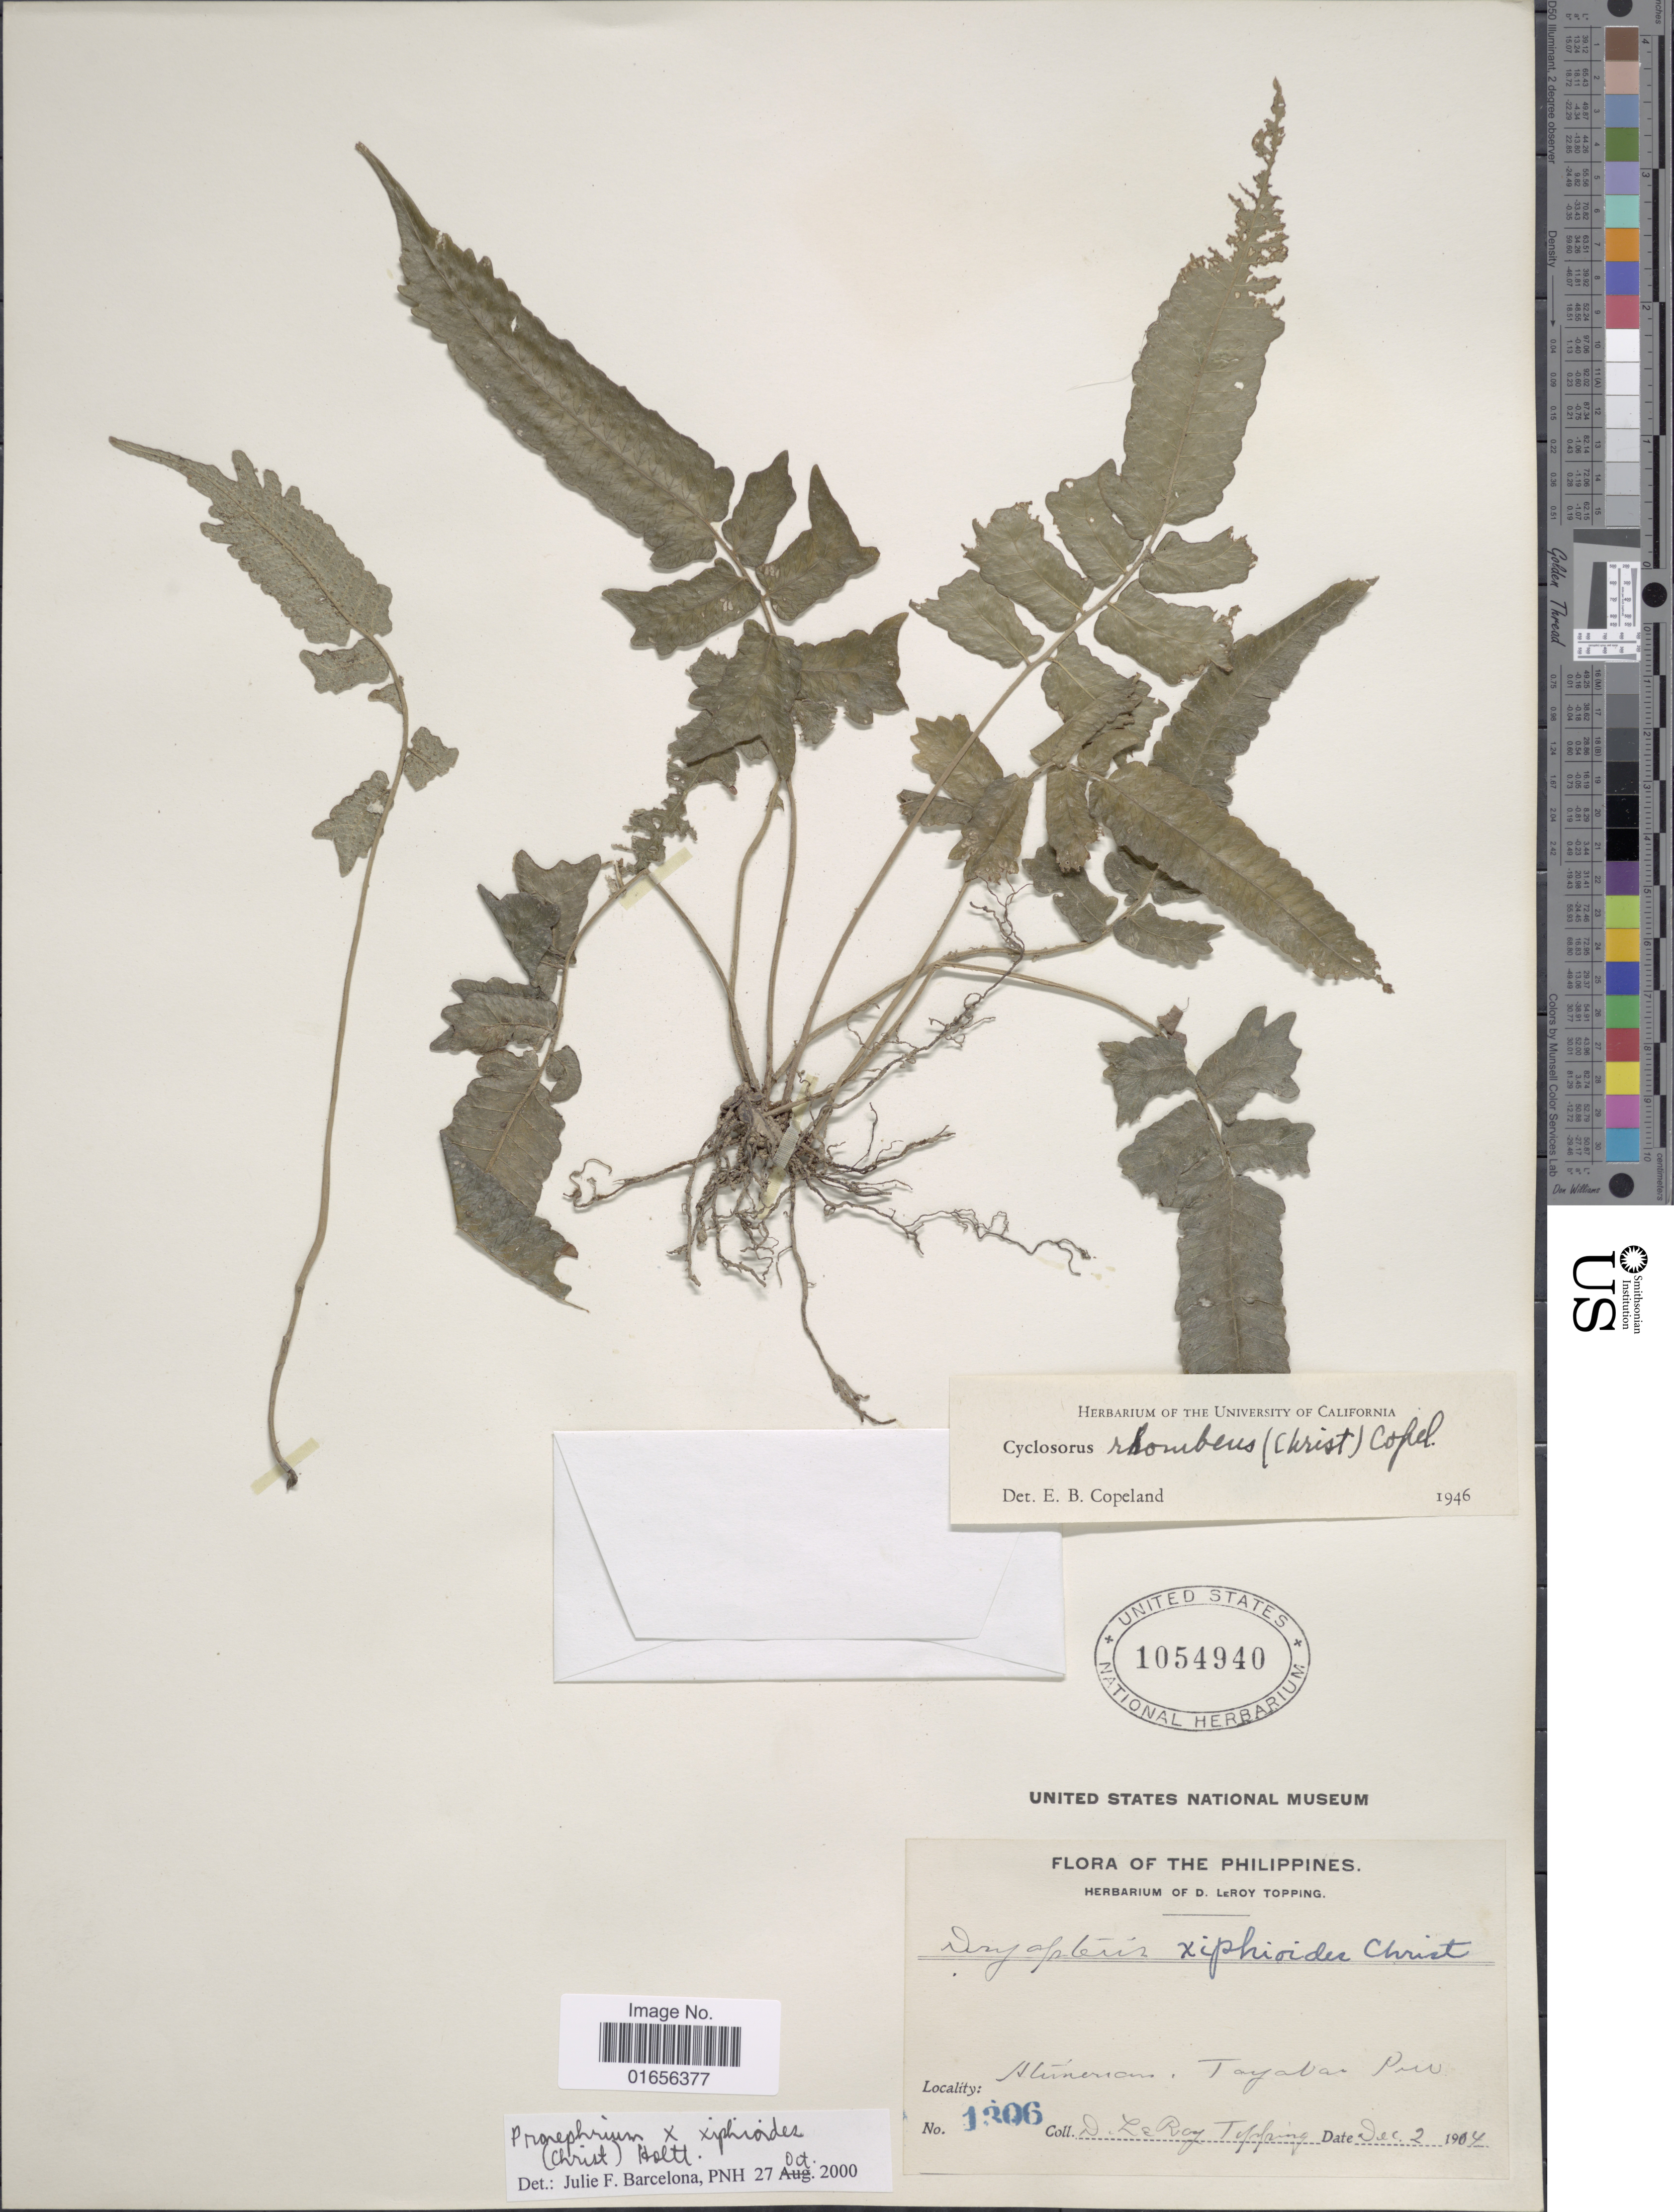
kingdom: Plantae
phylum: Tracheophyta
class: Polypodiopsida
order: Polypodiales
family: Thelypteridaceae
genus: Pronephrium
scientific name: Pronephrium xiphioides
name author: (C. Chr.) Holttum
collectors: D. L. Topping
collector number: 1396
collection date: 1904-12-02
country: Philippines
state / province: Calabarzon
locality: Tayabas Prov.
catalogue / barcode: US 1054940